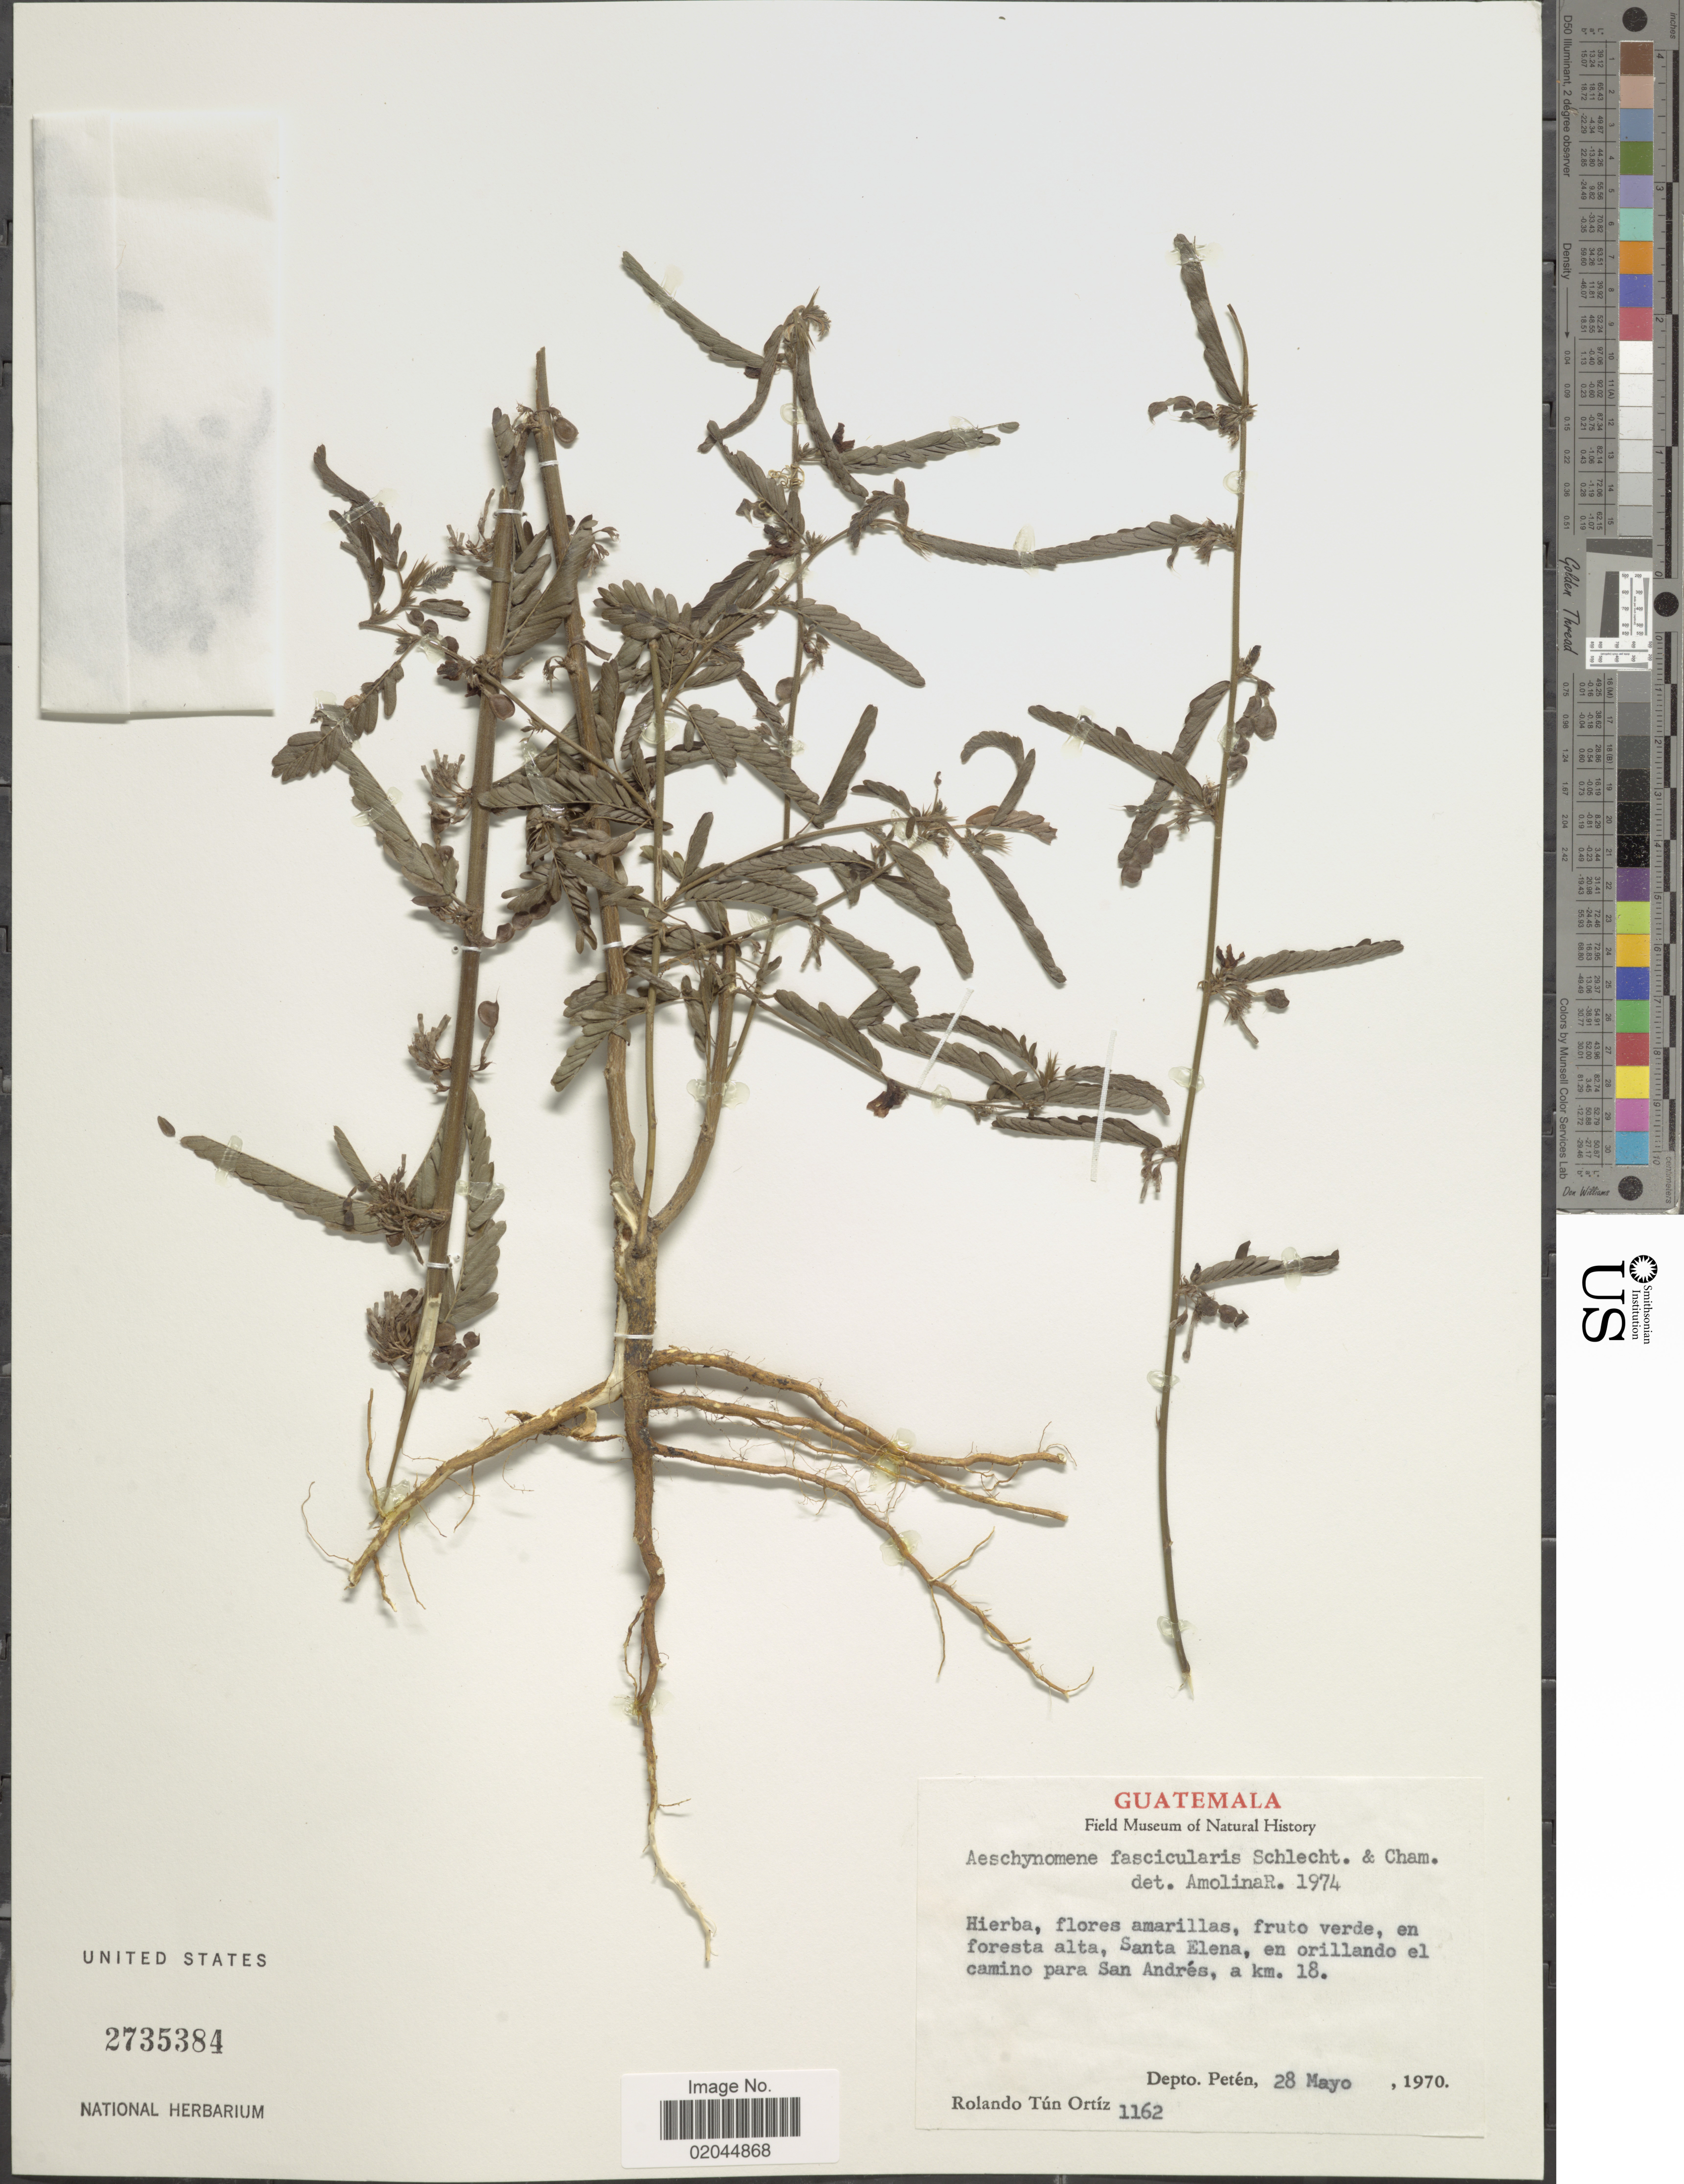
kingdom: Plantae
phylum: Tracheophyta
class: Magnoliopsida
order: Fabales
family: Fabaceae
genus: Aeschynomene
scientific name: Aeschynomene fascicularis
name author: Schltdl. & Cham.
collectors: R. T. Ortíz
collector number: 1162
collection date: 1970-05-28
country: Guatemala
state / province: El Petén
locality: Santa Elena, en orillando el camino para San Andres, a km 18, Depto. Peten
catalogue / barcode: US 2735384